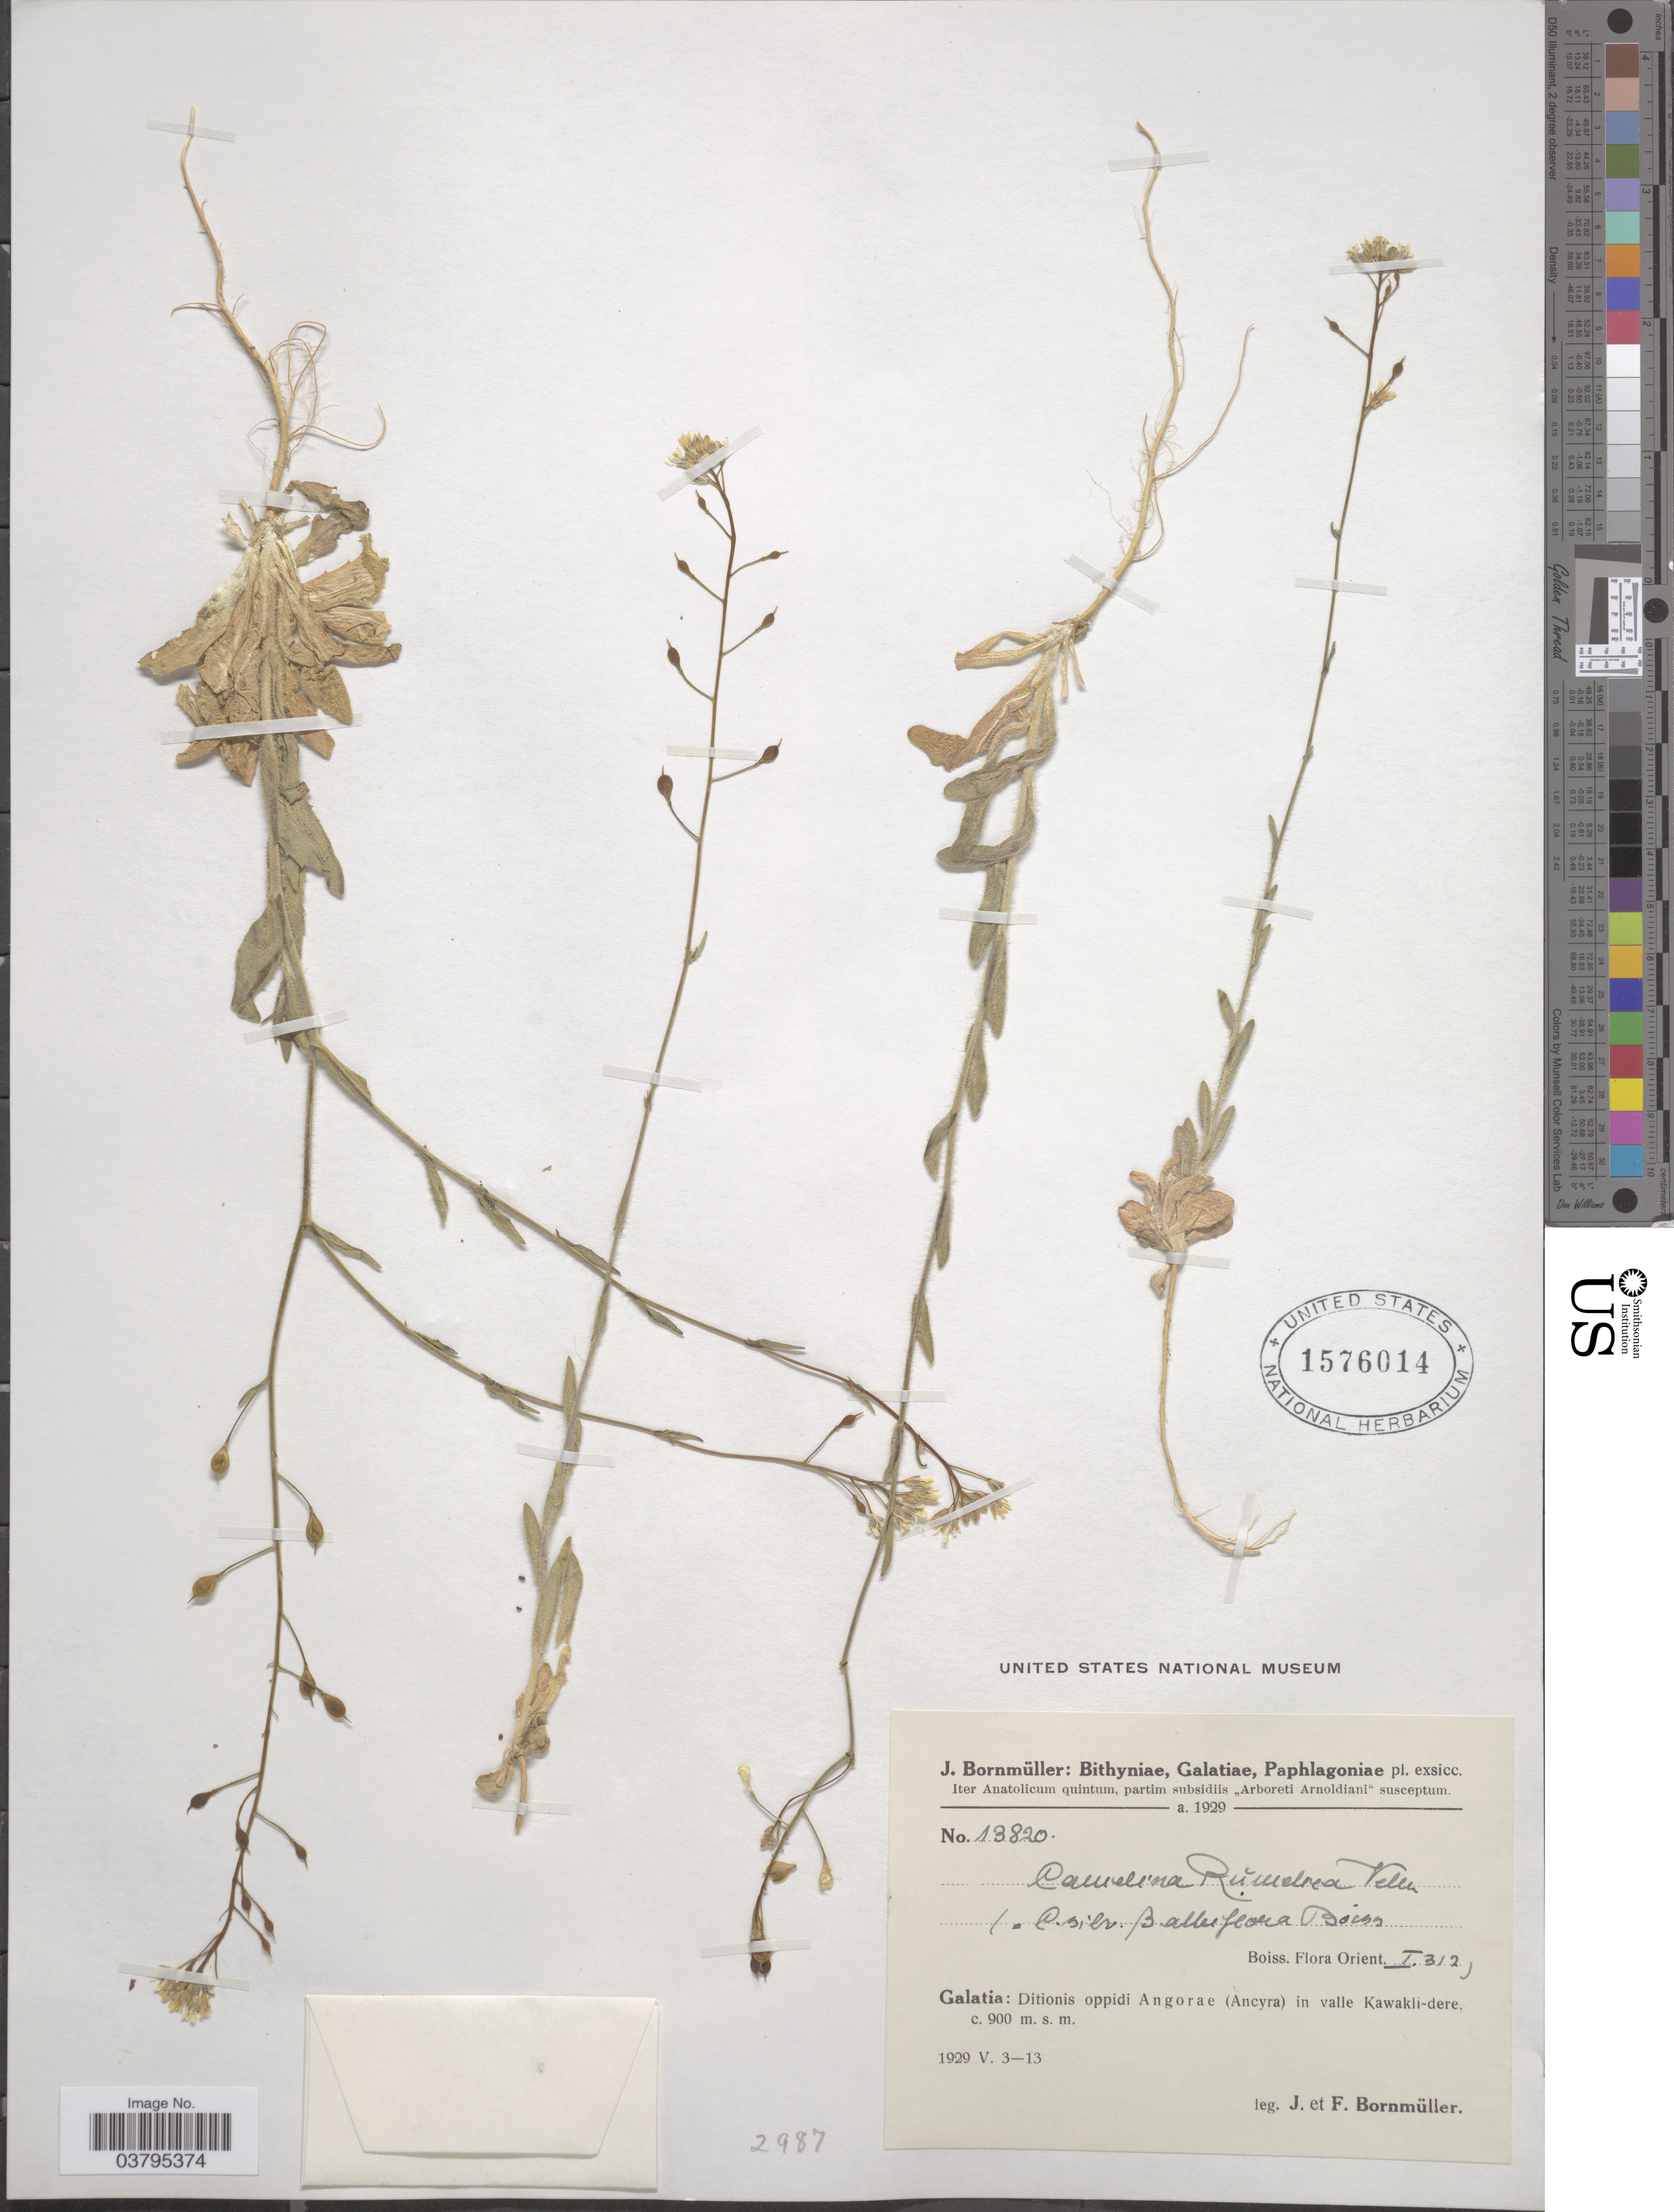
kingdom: Plantae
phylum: Tracheophyta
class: Magnoliopsida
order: Brassicales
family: Brassicaceae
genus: Camelina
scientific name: Camelina rumelica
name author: Velen.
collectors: J. Bornmüller & F. Bornmüller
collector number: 13820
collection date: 1929-05-03/1929-05-13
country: Turkey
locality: Galatia: Ditionis oppidi Angorae (Ancyra) in valle Kawakli-dere.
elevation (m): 900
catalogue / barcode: US 1576014